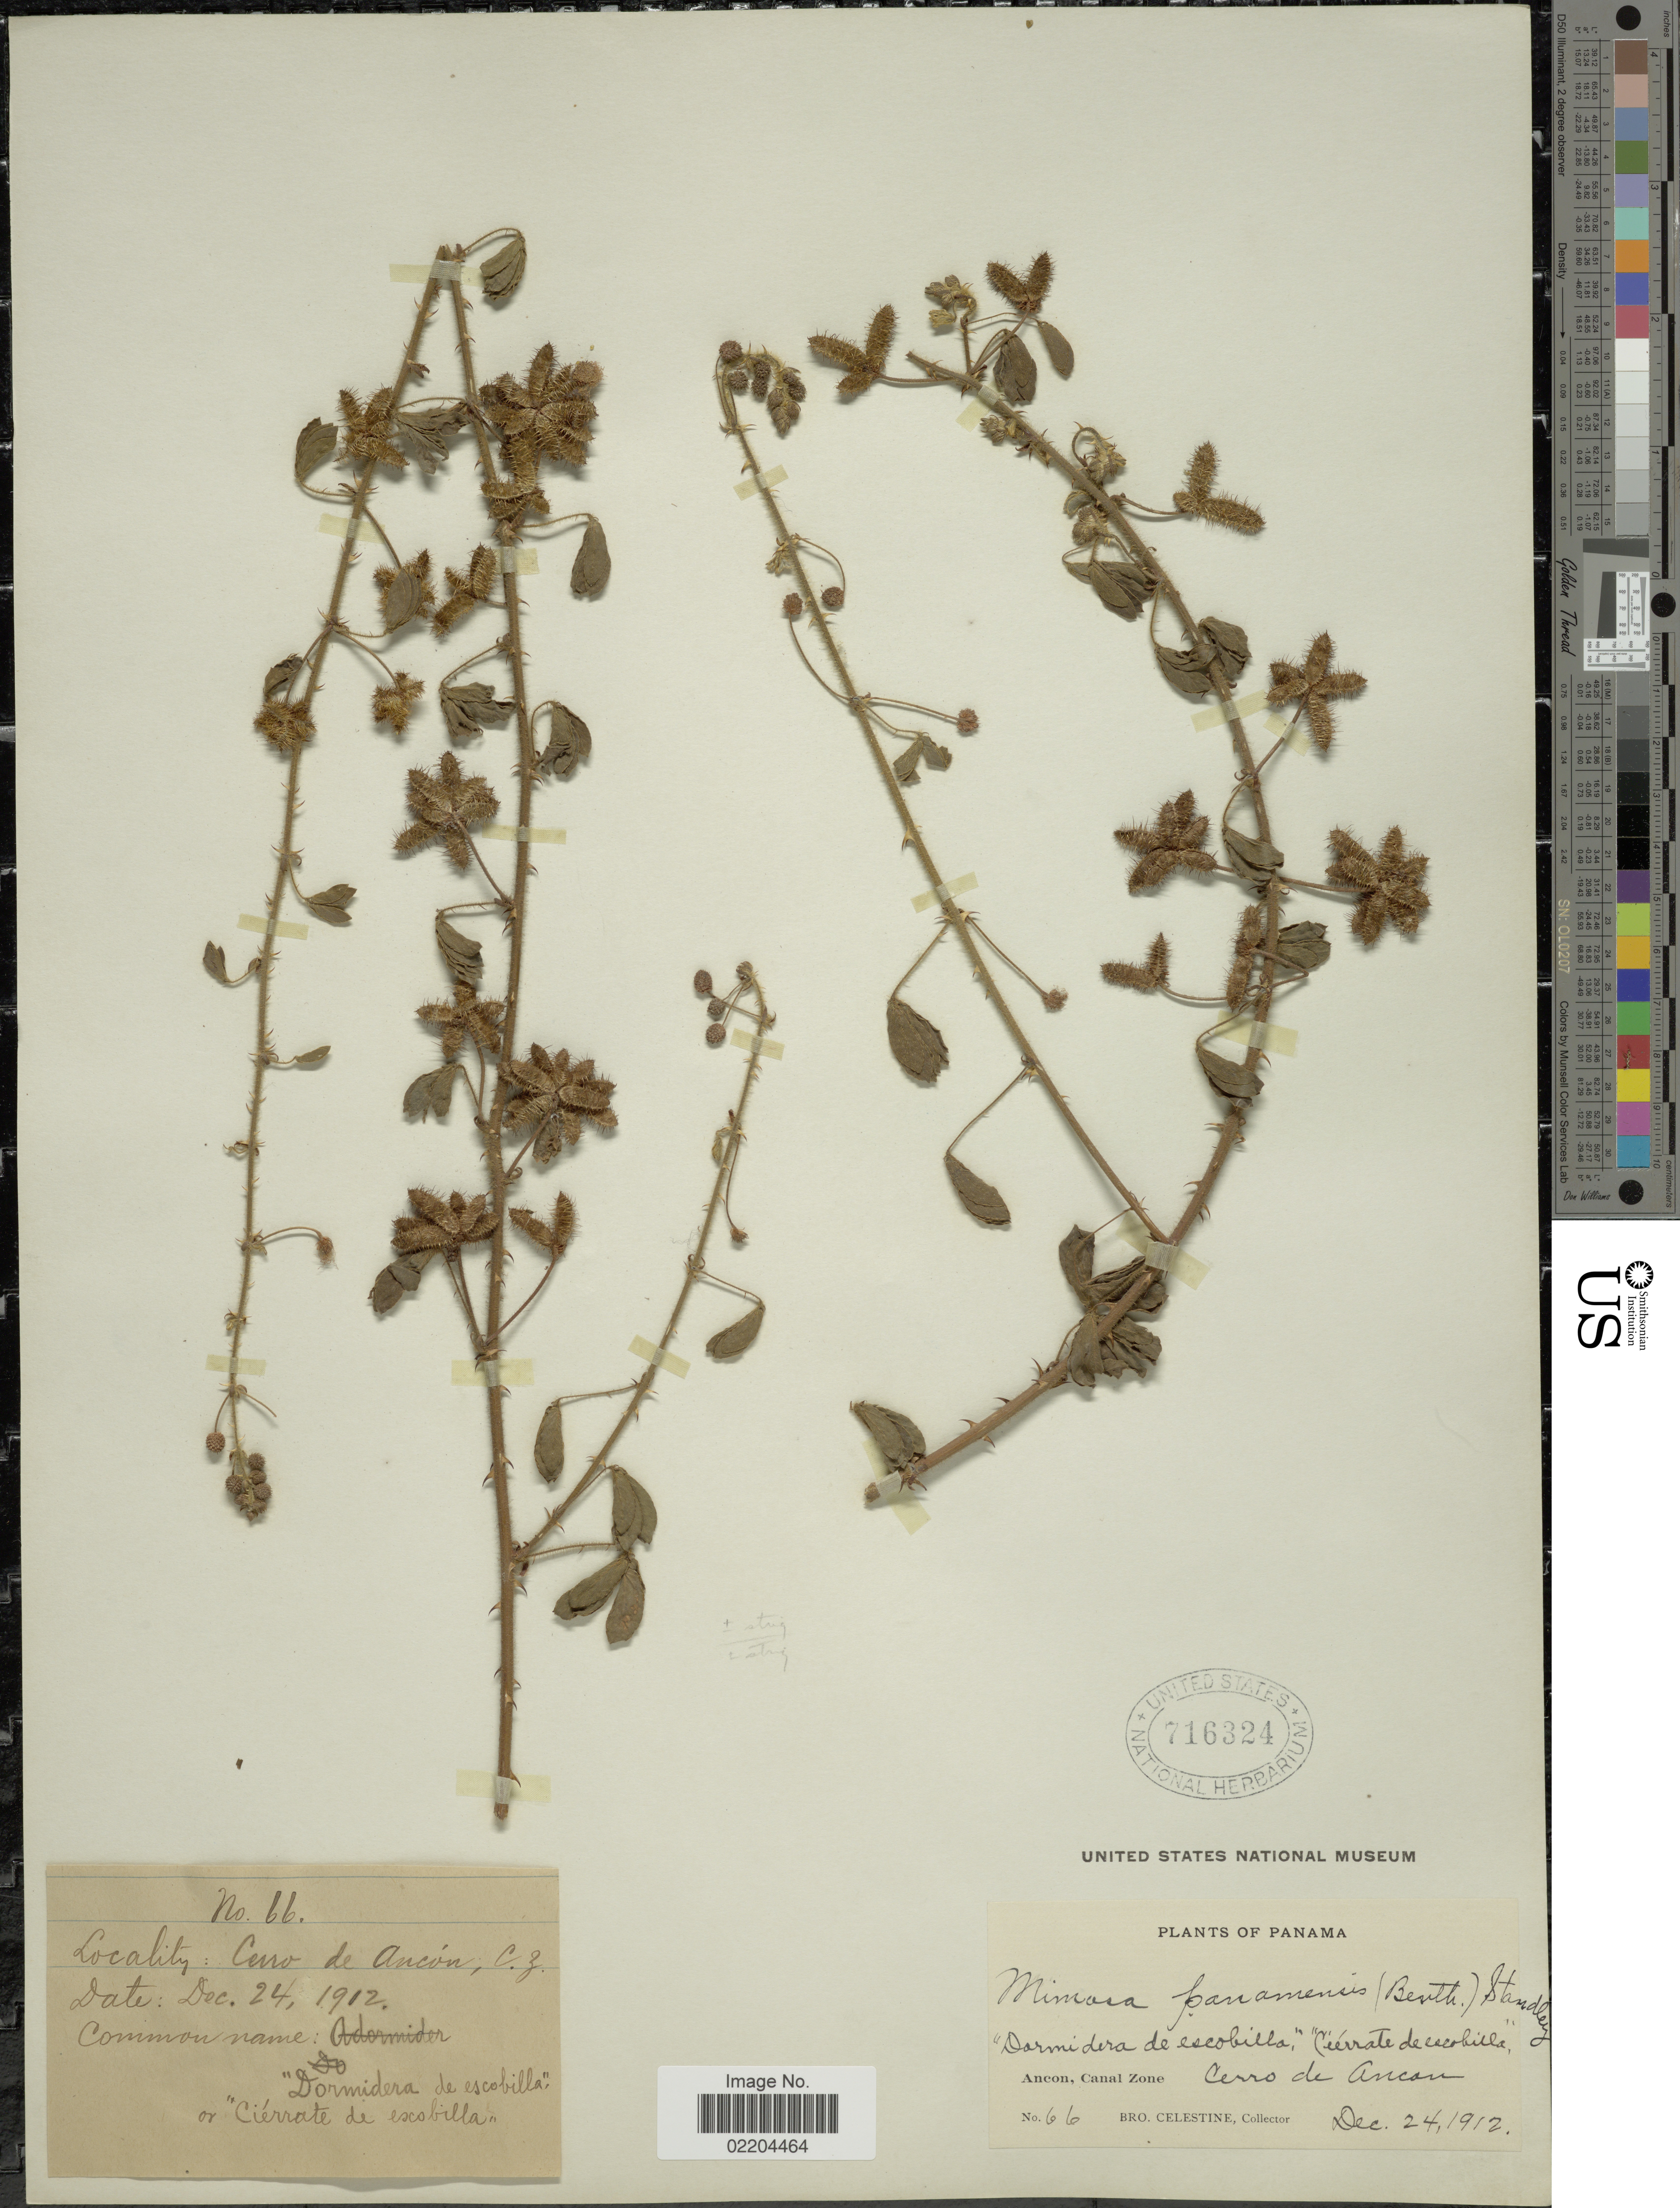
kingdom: Plantae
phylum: Tracheophyta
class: Magnoliopsida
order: Fabales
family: Fabaceae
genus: Mimosa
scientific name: Mimosa panamensis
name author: (Benth.) Standl.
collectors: B. Celestine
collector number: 66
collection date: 1912-12-24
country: Panama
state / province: Colón / Panamá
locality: Ancon, Canal Zone. Cerro de Ancon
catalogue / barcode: US 716324